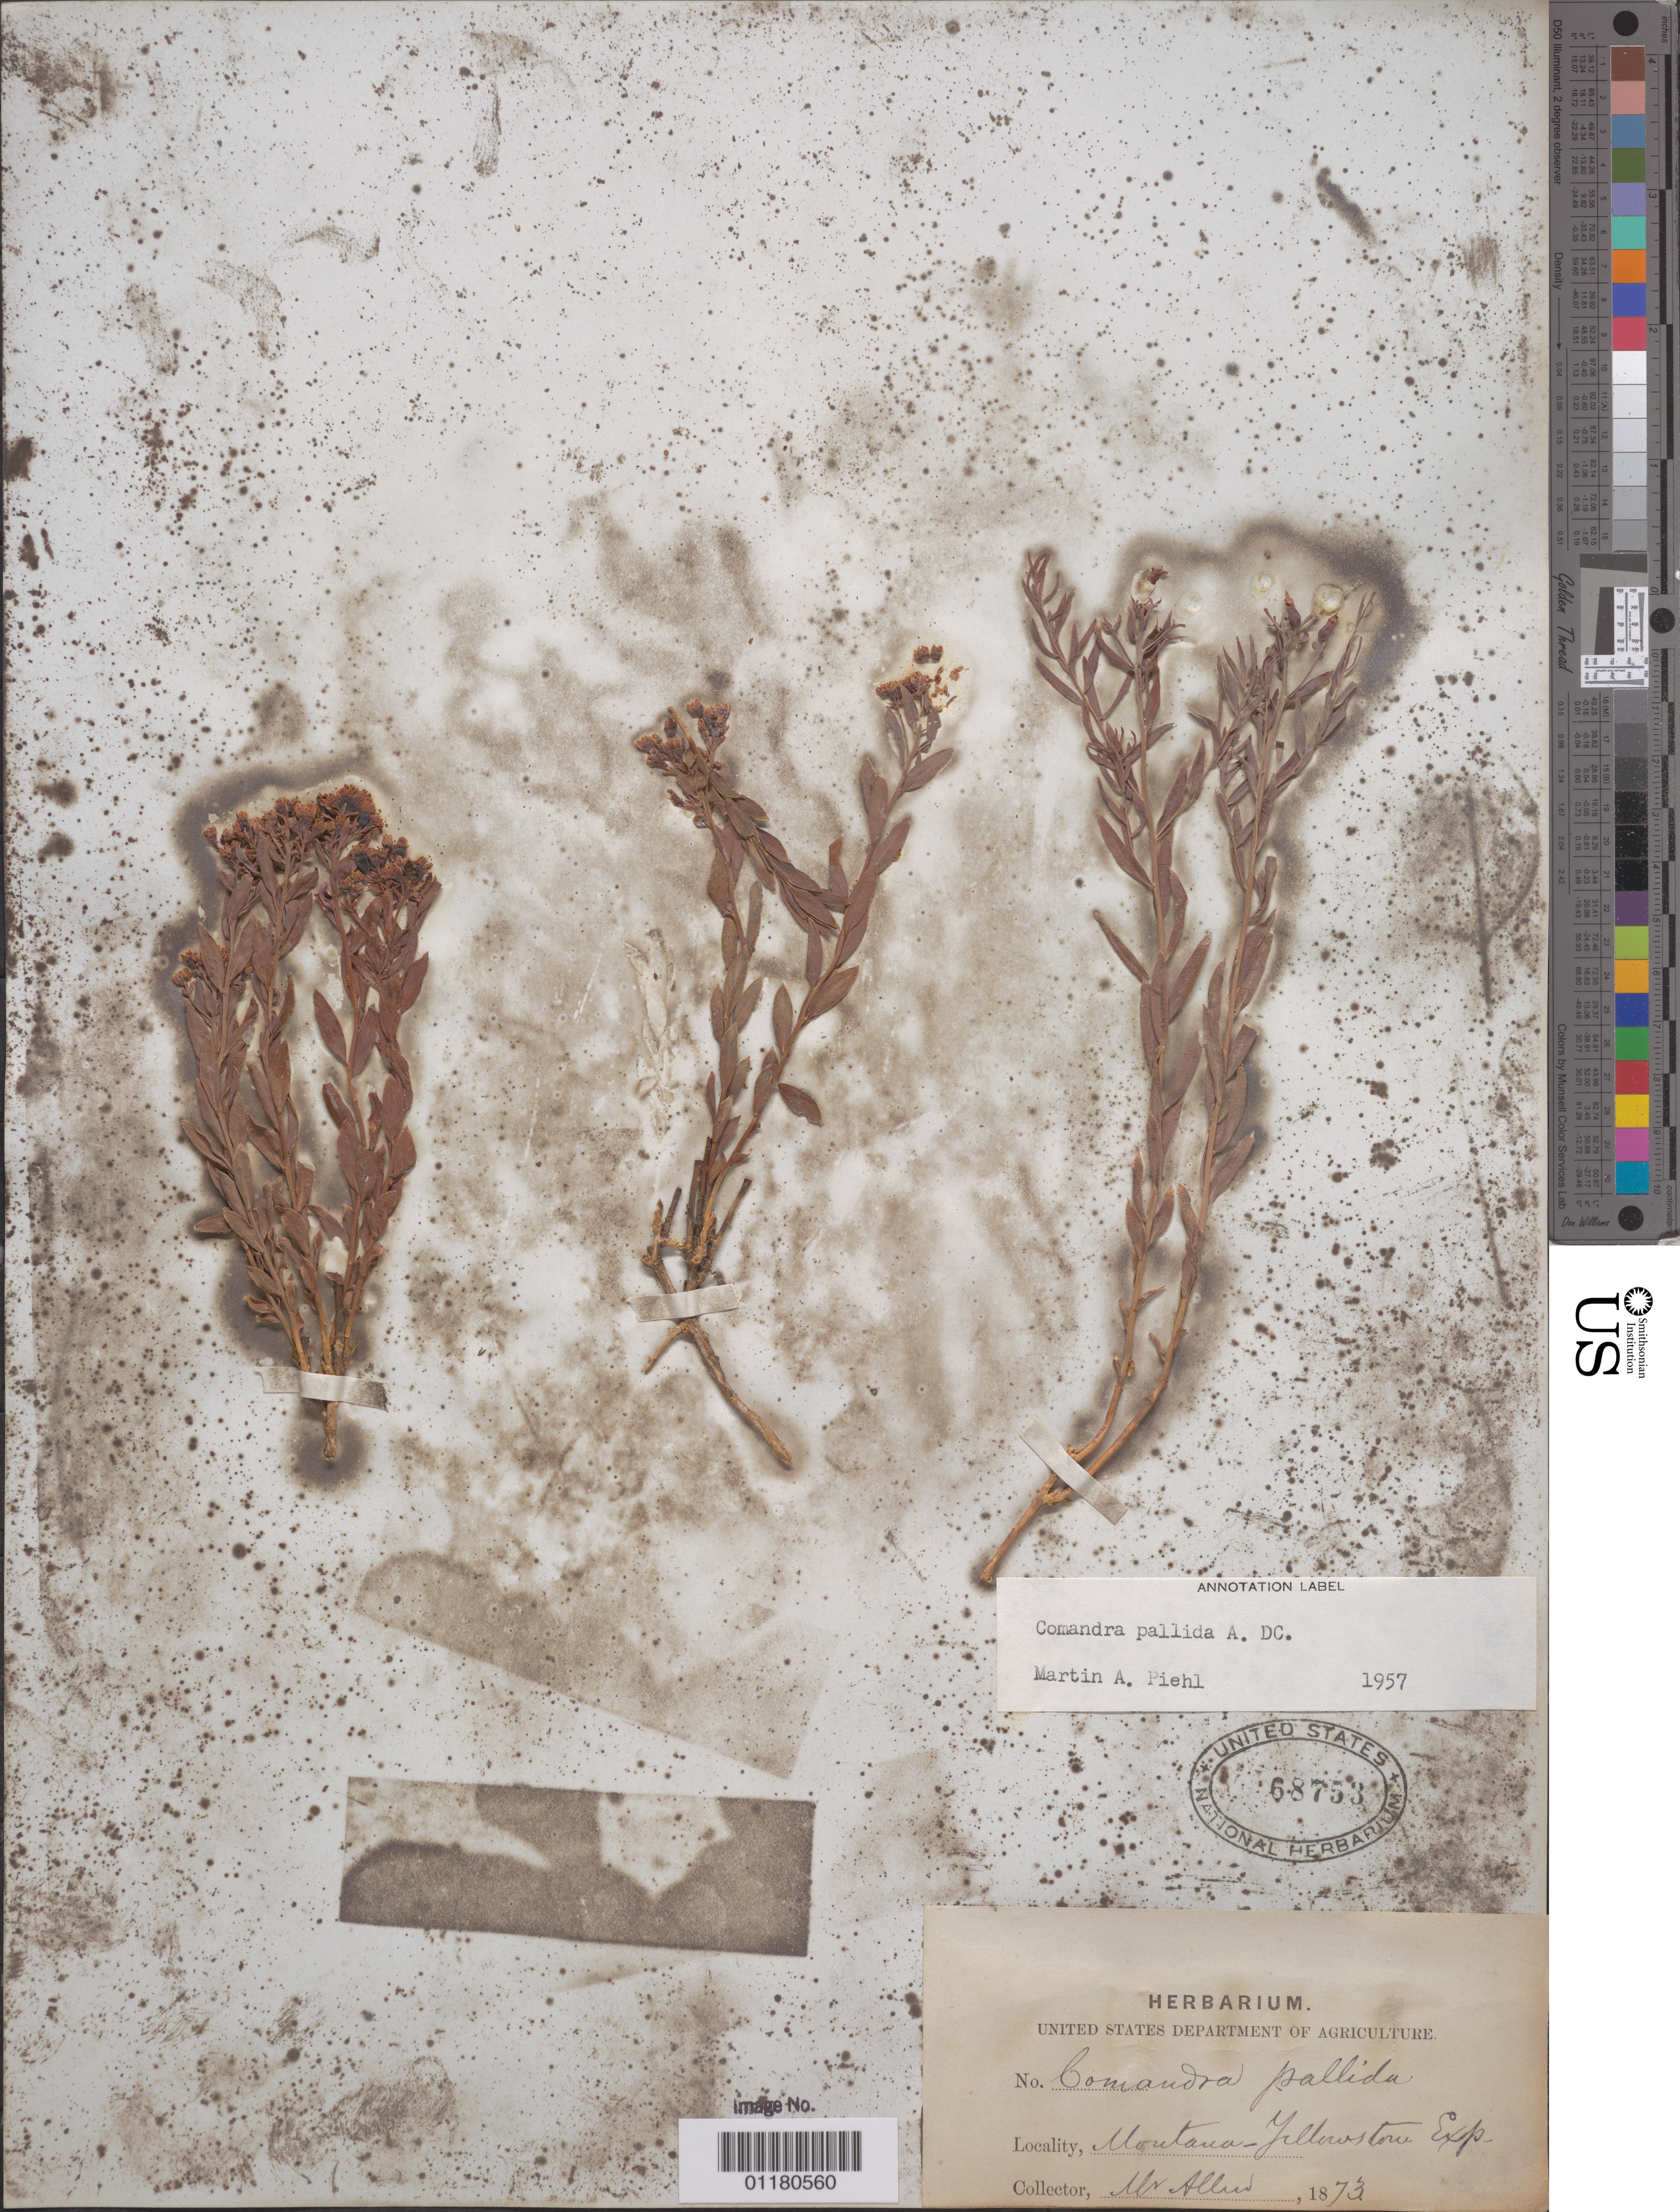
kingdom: Plantae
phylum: Tracheophyta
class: Magnoliopsida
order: Santalales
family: Comandraceae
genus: Comandra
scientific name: Comandra pallida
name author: A. DC.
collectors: -- Allen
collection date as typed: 1873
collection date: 1873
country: United States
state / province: Montana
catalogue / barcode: US 68753